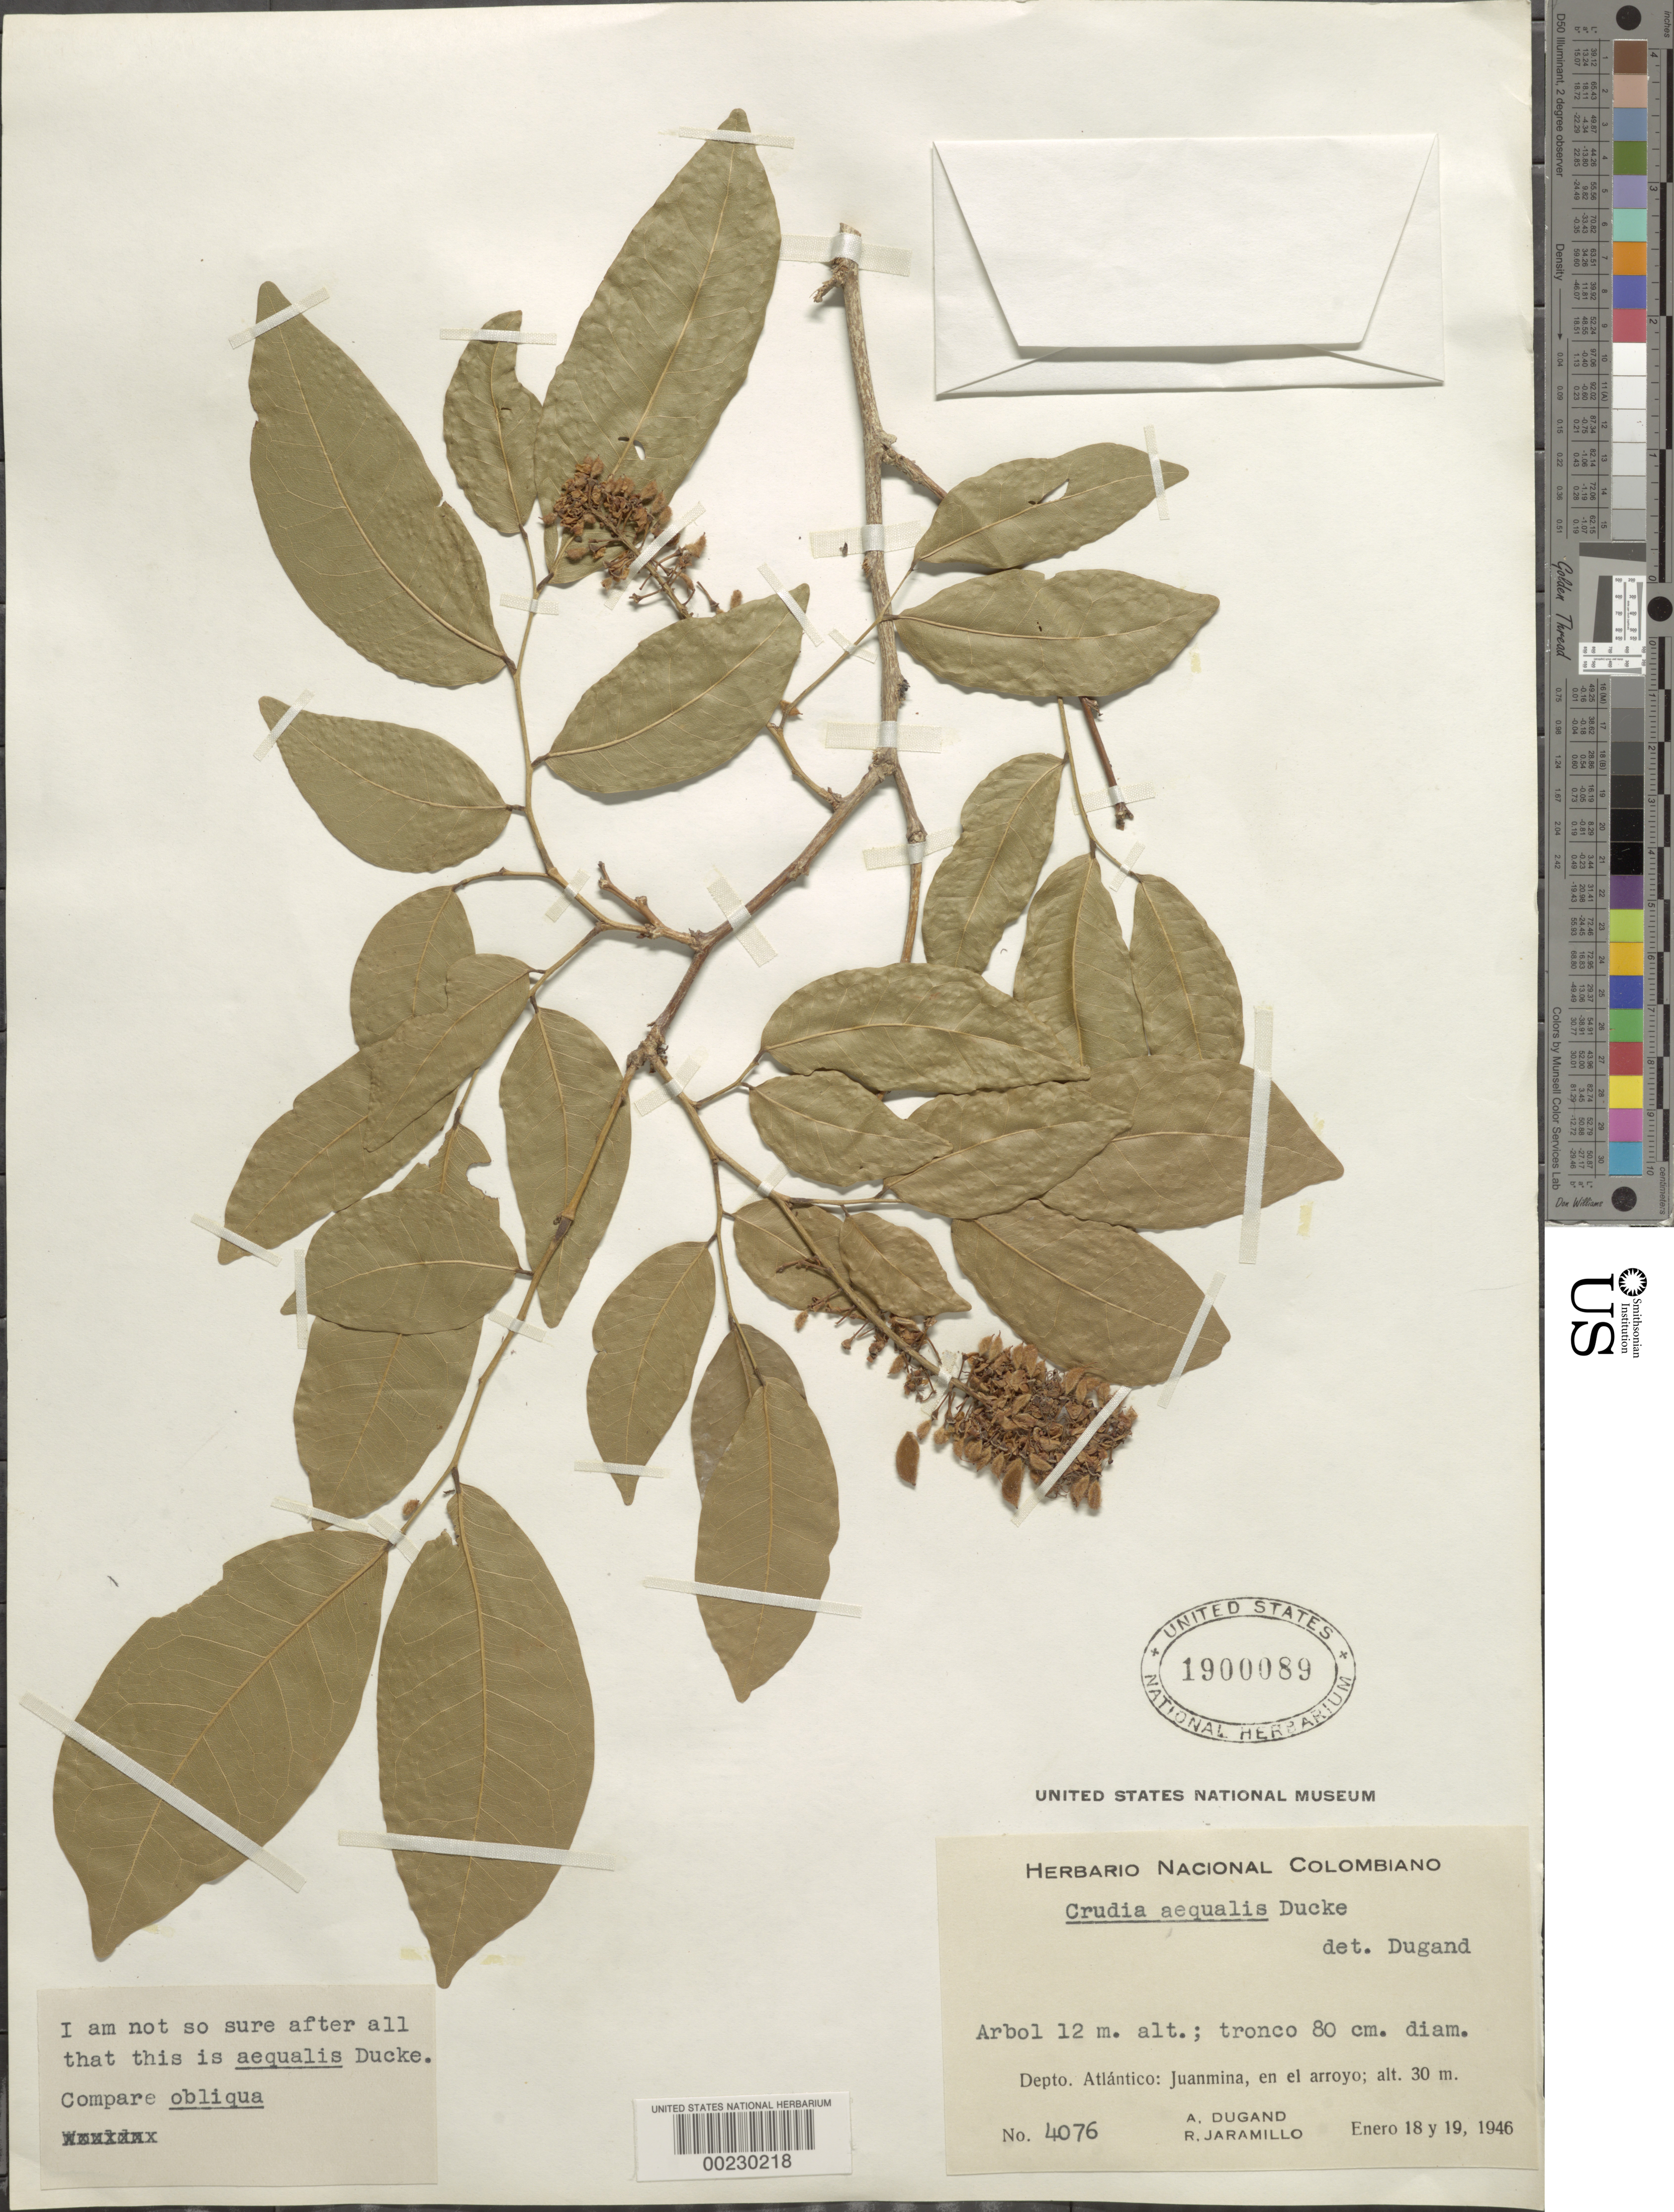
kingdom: Plantae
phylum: Tracheophyta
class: Magnoliopsida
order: Fabales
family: Fabaceae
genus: Crudia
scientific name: Crudia aequalis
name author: Ducke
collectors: A. Dugand G. & R. Jaramillo M.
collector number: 4076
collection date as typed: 18 Jan 1946 to 19 Jan 1946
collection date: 1946-01-18/1946-01-19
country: Colombia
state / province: Atlántico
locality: Juan Mina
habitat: Arroyo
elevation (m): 8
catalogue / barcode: US 1900089